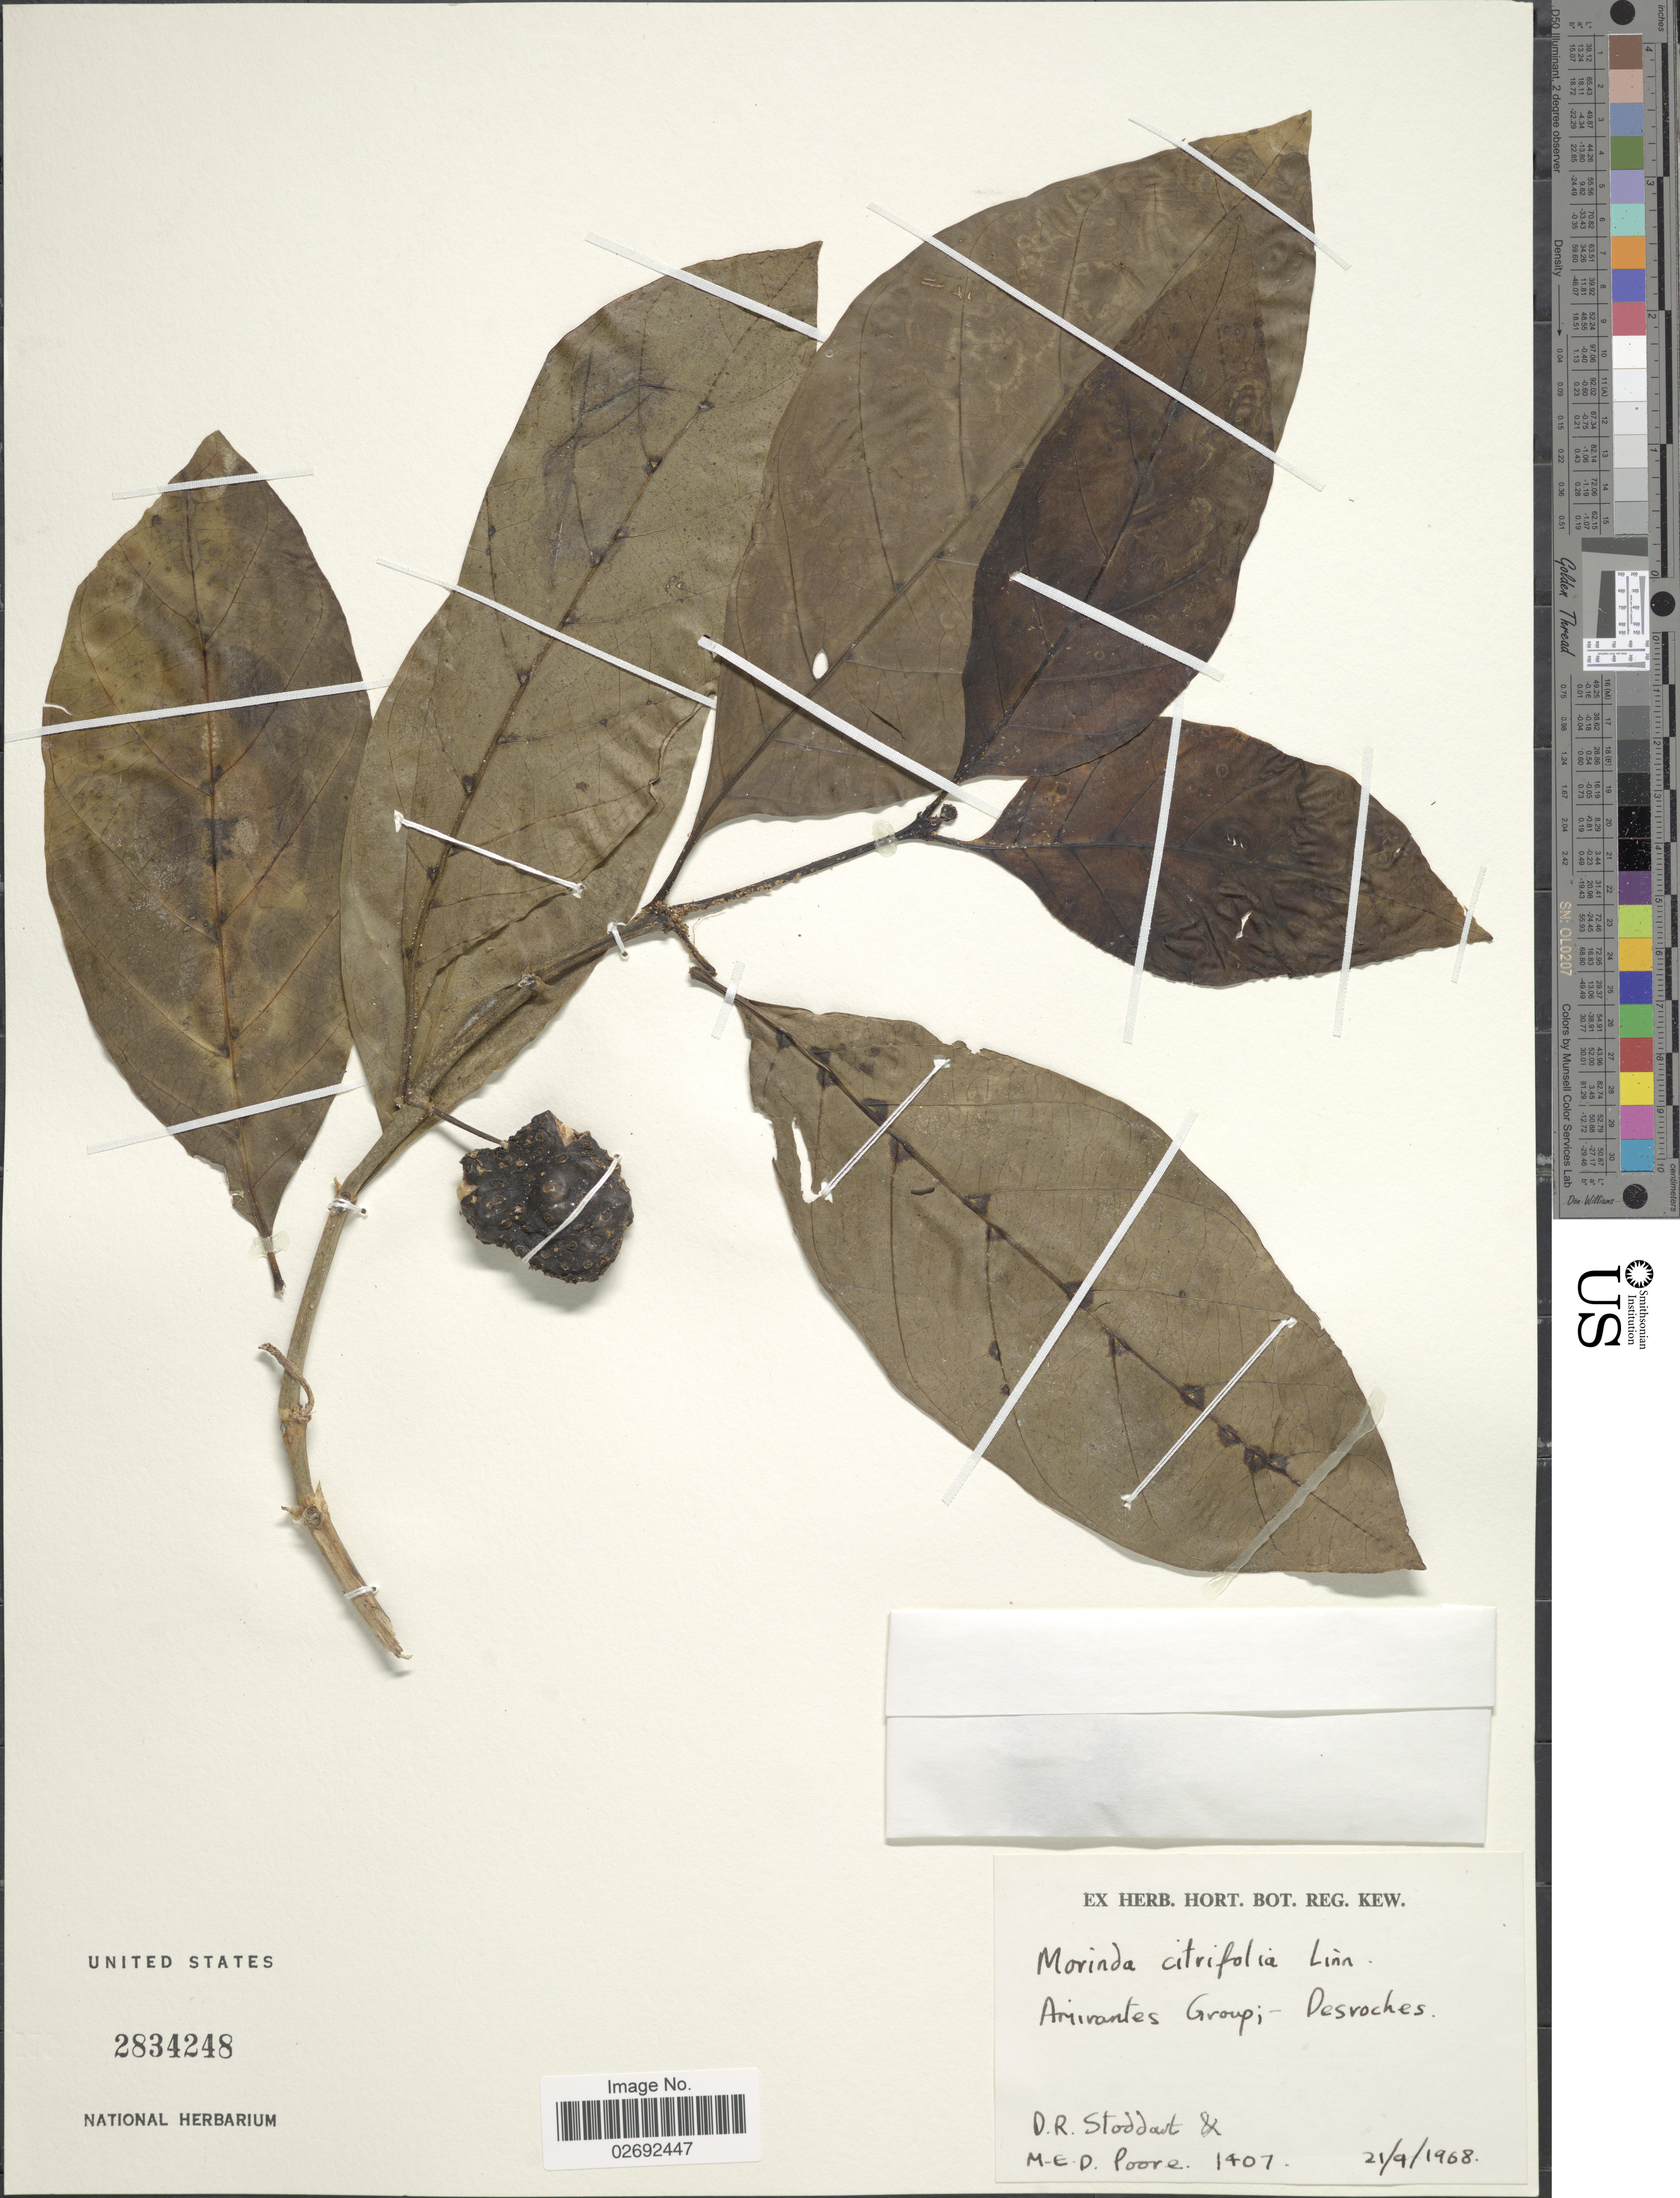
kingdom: Plantae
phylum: Tracheophyta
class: Magnoliopsida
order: Gentianales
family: Rubiaceae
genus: Morinda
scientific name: Morinda citrifolia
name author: L.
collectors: D. R. Stoddart & M. E. D. Poore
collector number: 1407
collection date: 1968-09-21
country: Seychelles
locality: Amirantes Group; Desroches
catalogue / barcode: US 2834248